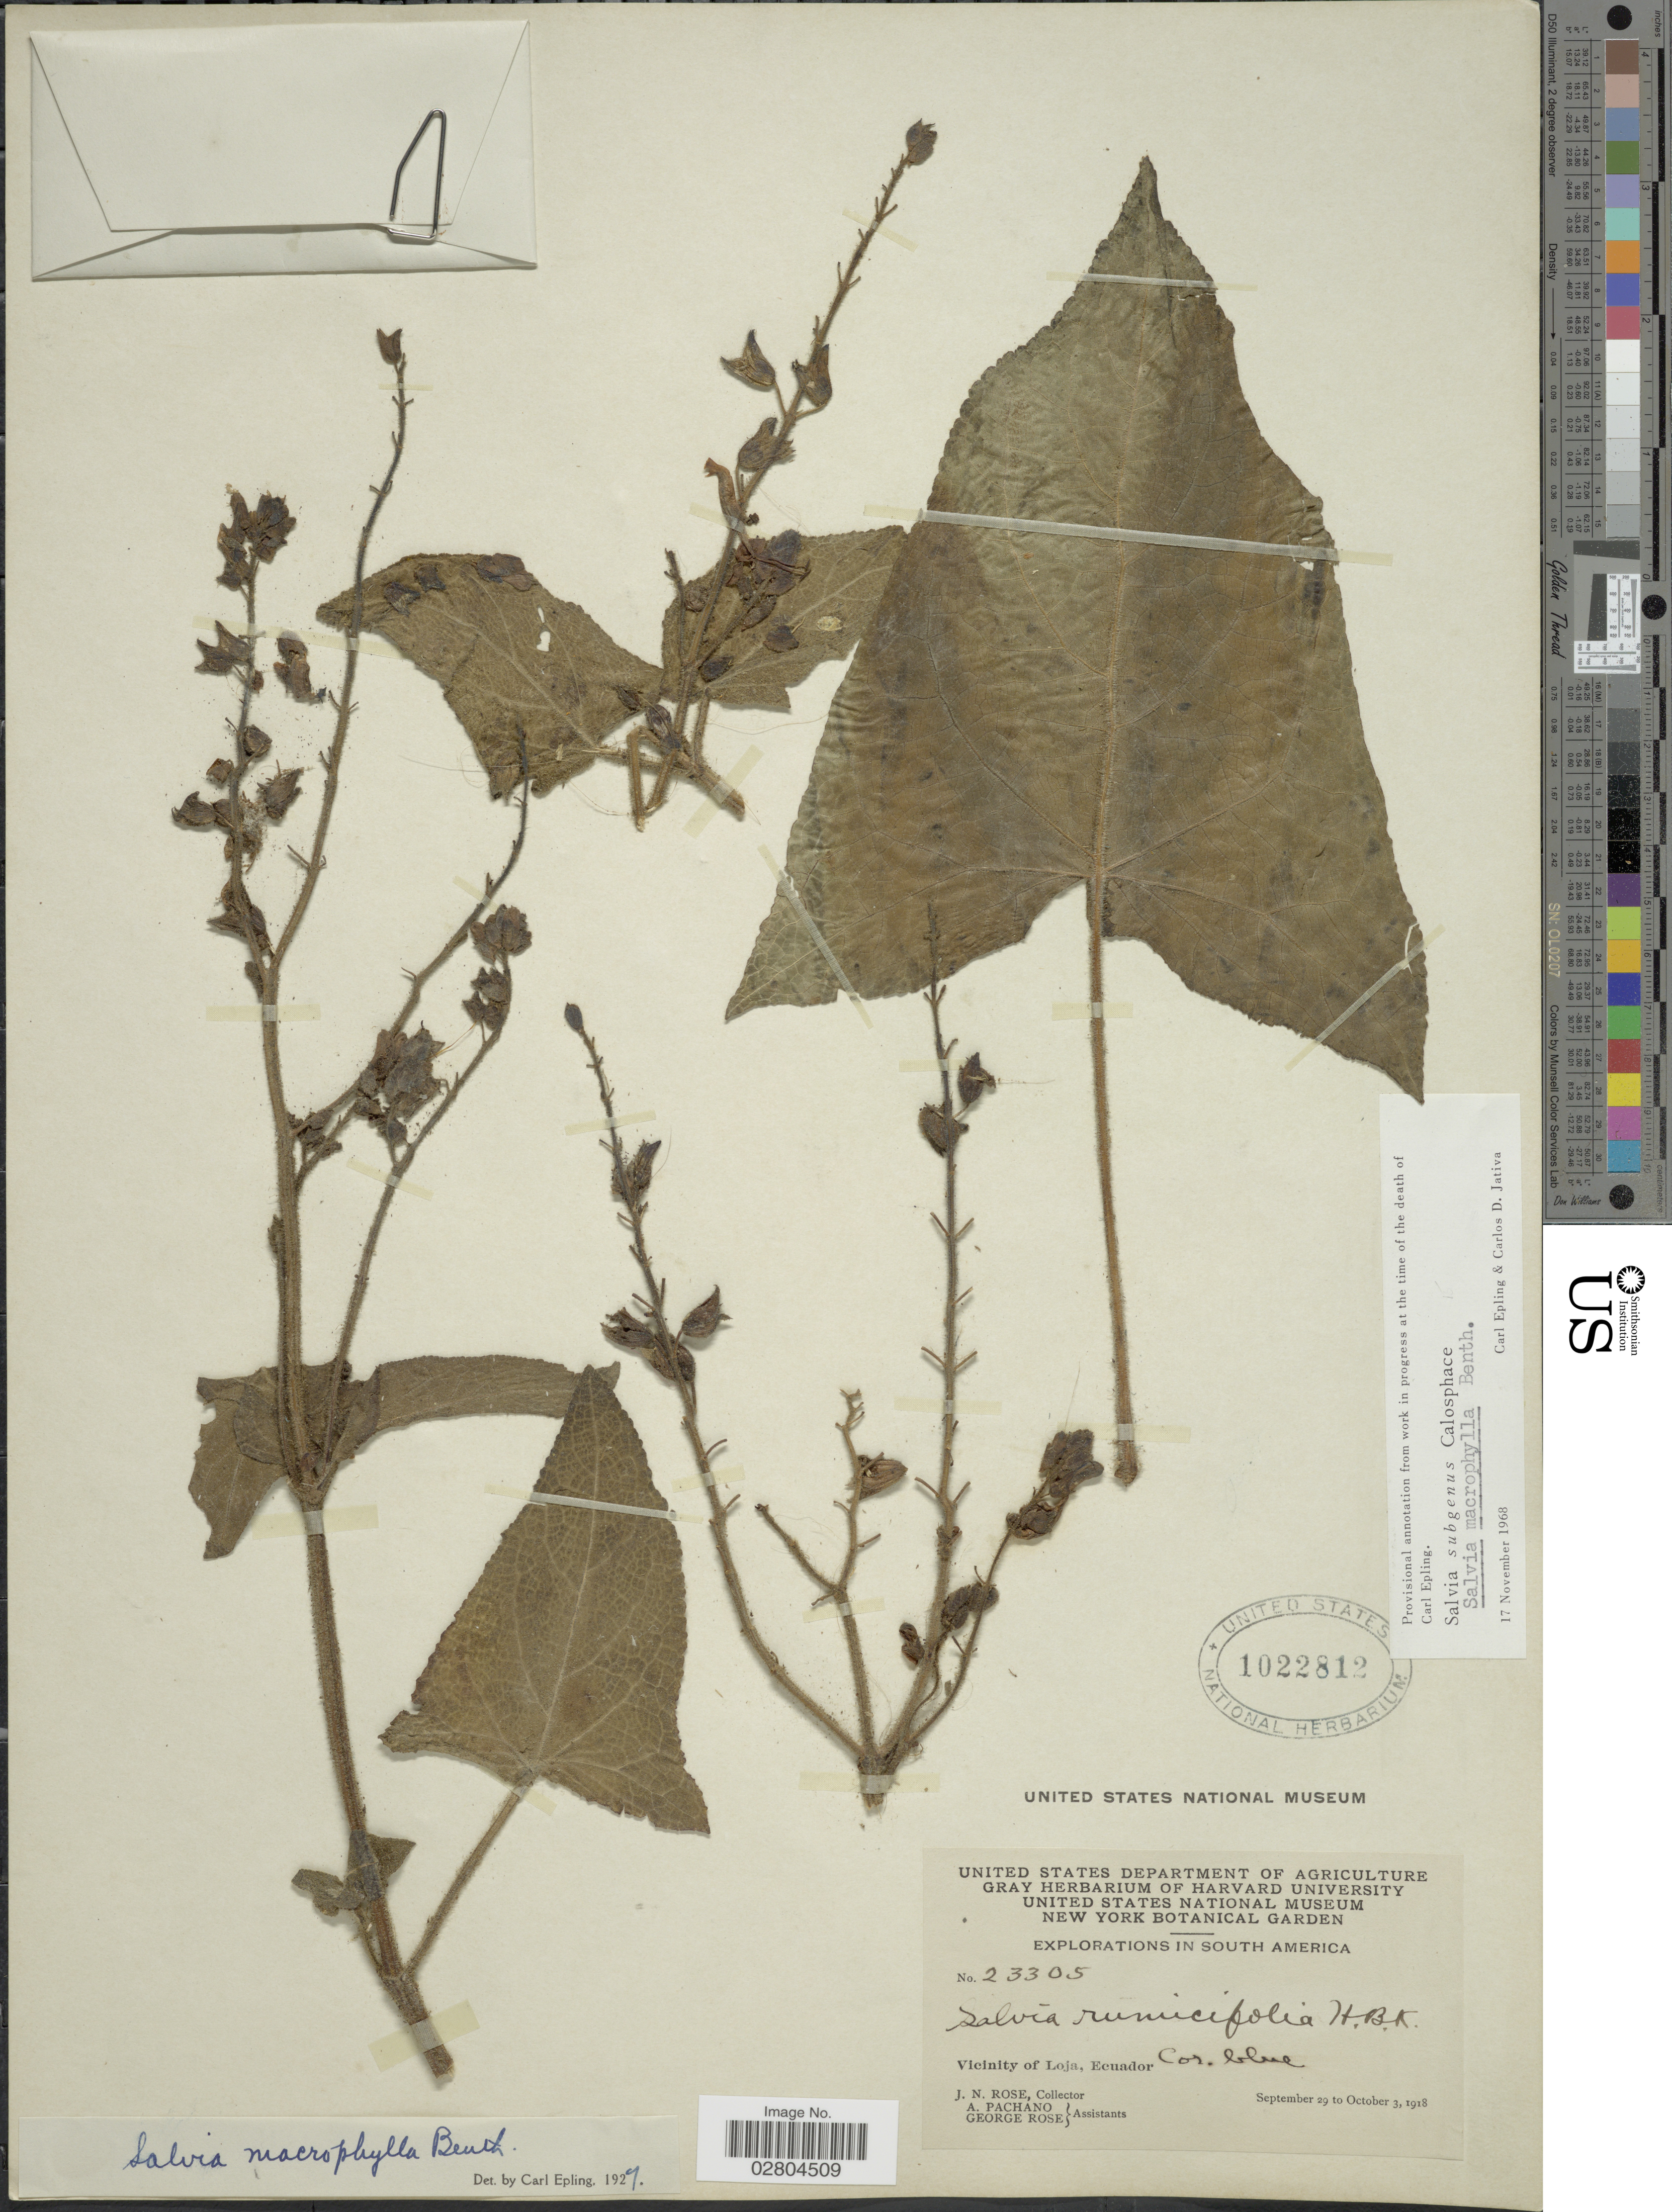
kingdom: Plantae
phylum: Tracheophyta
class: Magnoliopsida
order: Lamiales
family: Lamiaceae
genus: Salvia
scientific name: Salvia macrophylla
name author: Benth.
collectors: J. N. Rose, A. Pachano & G. Rose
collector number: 23305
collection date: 1918-09-29/1918-10-03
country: Ecuador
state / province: Loja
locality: Vicinity of Loja.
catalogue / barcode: US 1022812